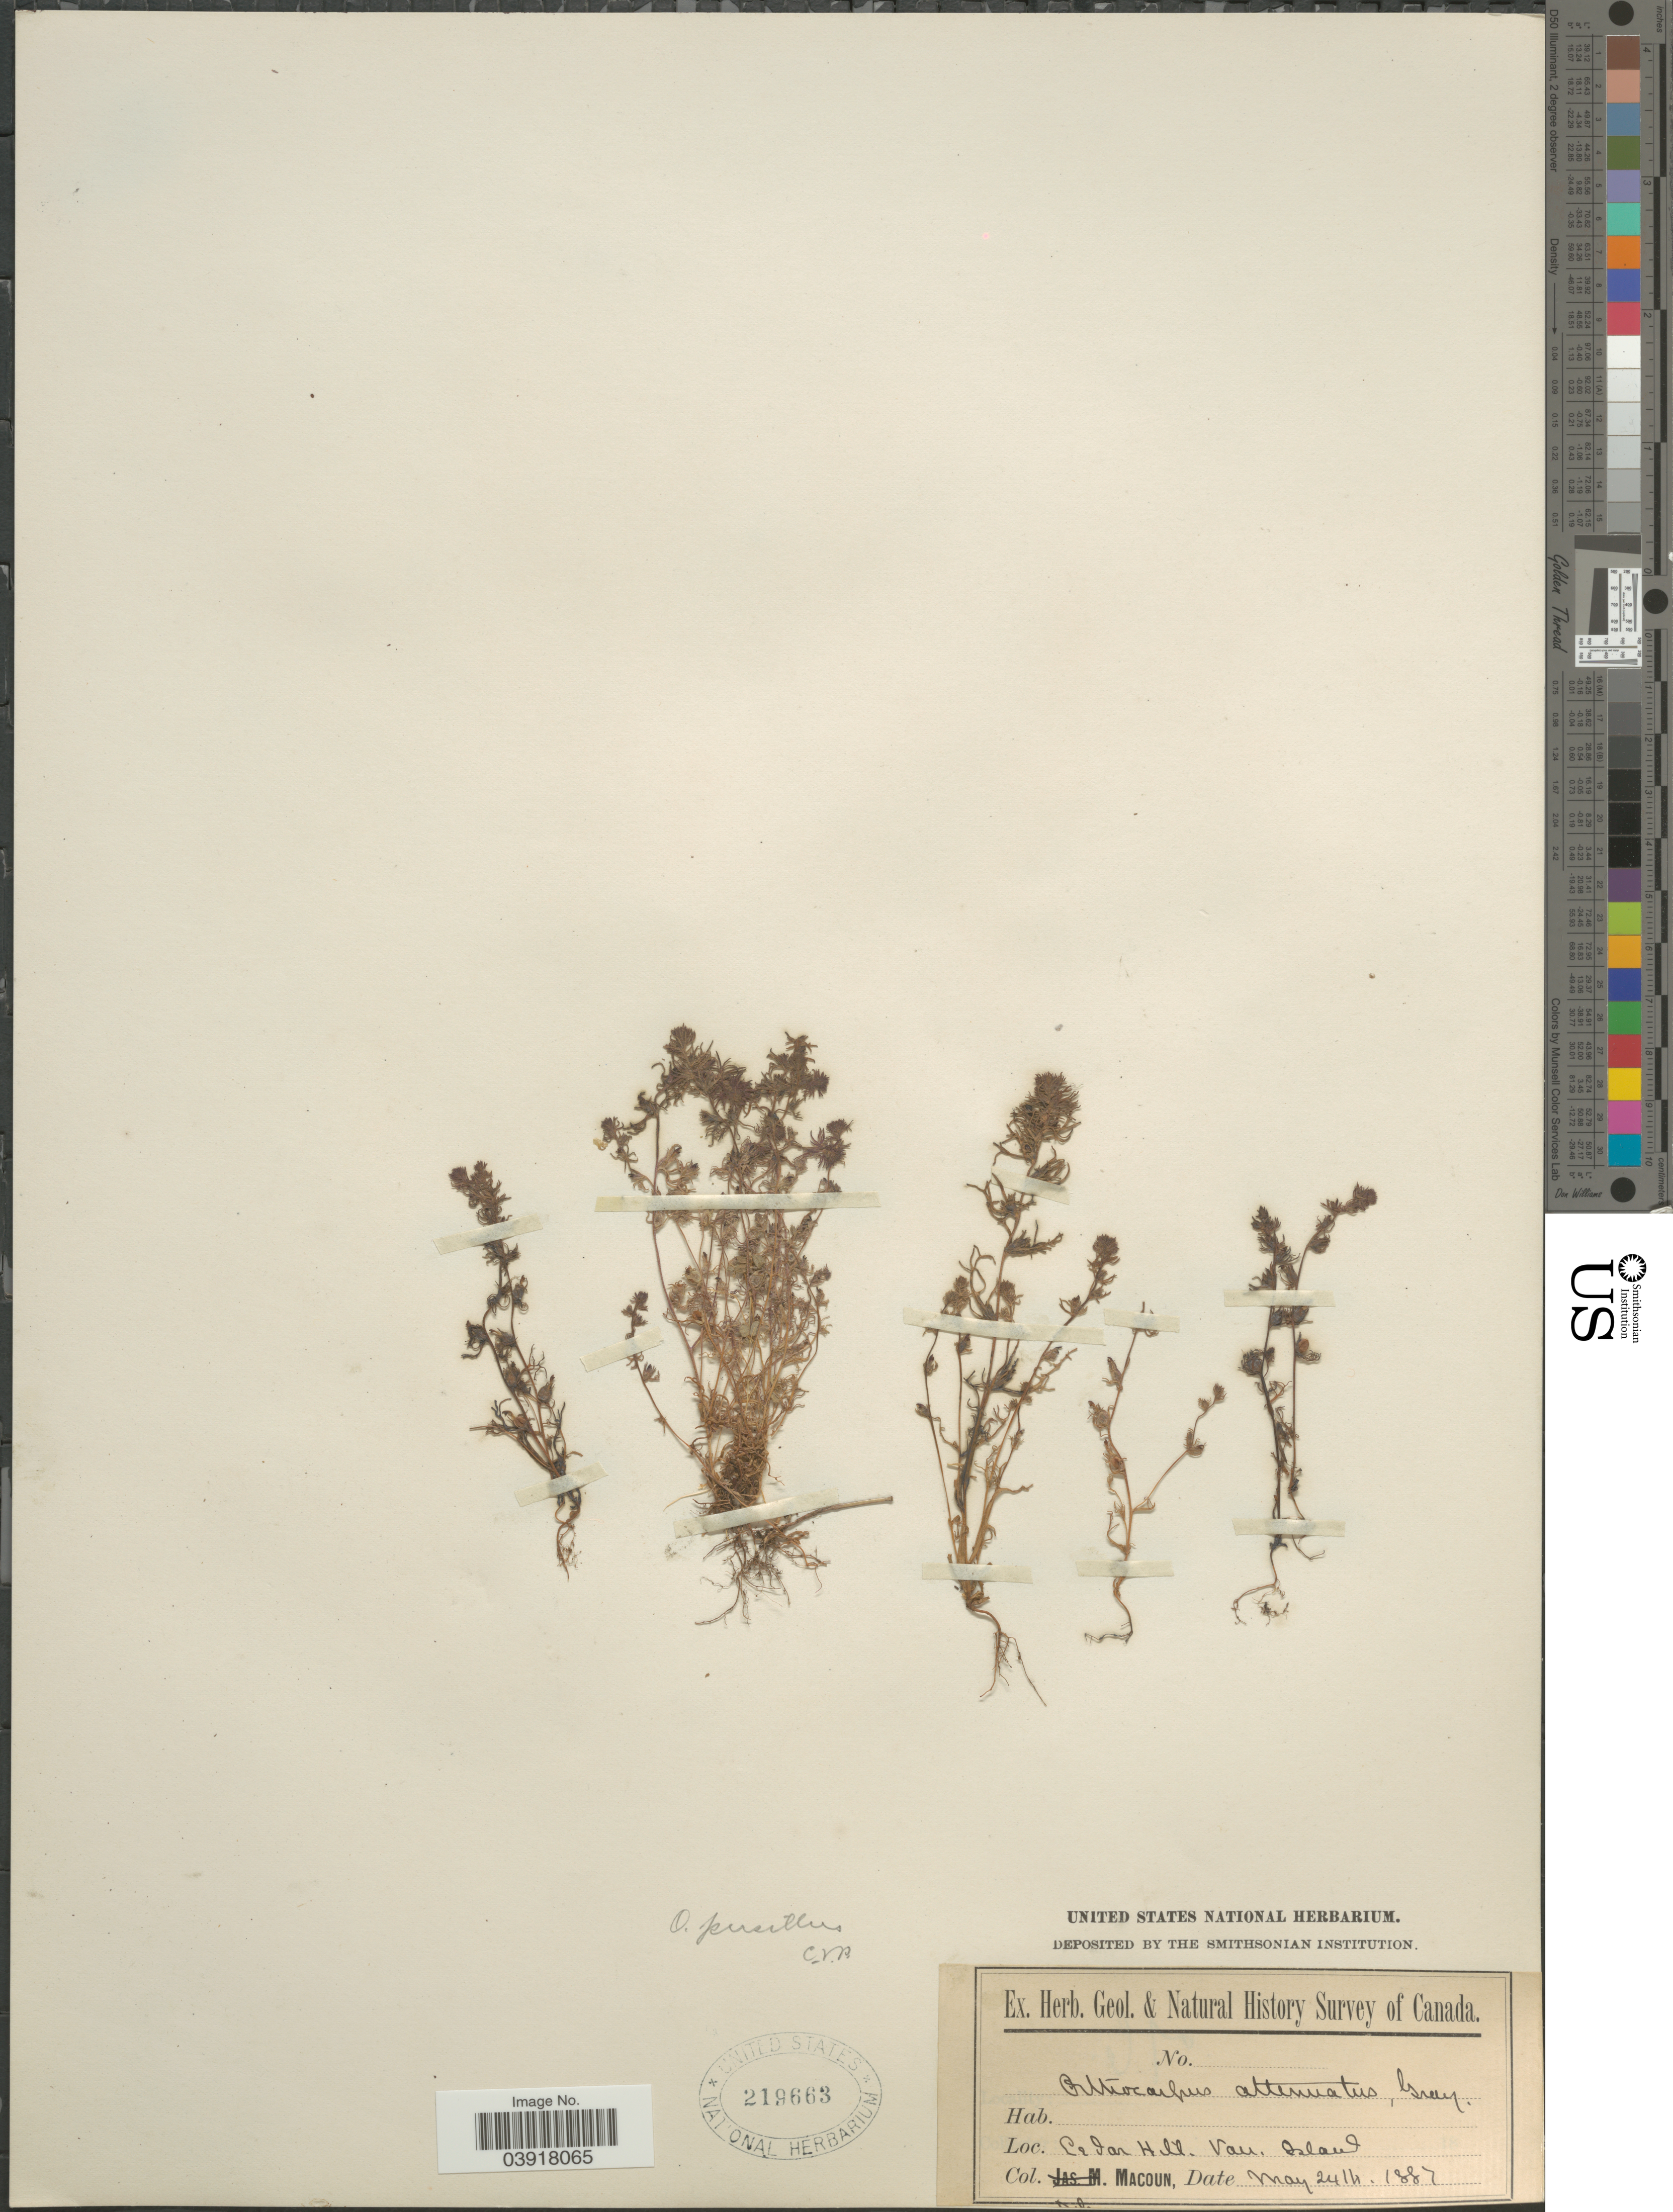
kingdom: Plantae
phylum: Tracheophyta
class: Magnoliopsida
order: Lamiales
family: Orobanchaceae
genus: Orthocarpus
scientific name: Orthocarpus pusillus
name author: Benth.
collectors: -- Macoun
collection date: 1887-05-24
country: Canada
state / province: British Columbia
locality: Cedar Hill. Van Island.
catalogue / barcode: US 219663